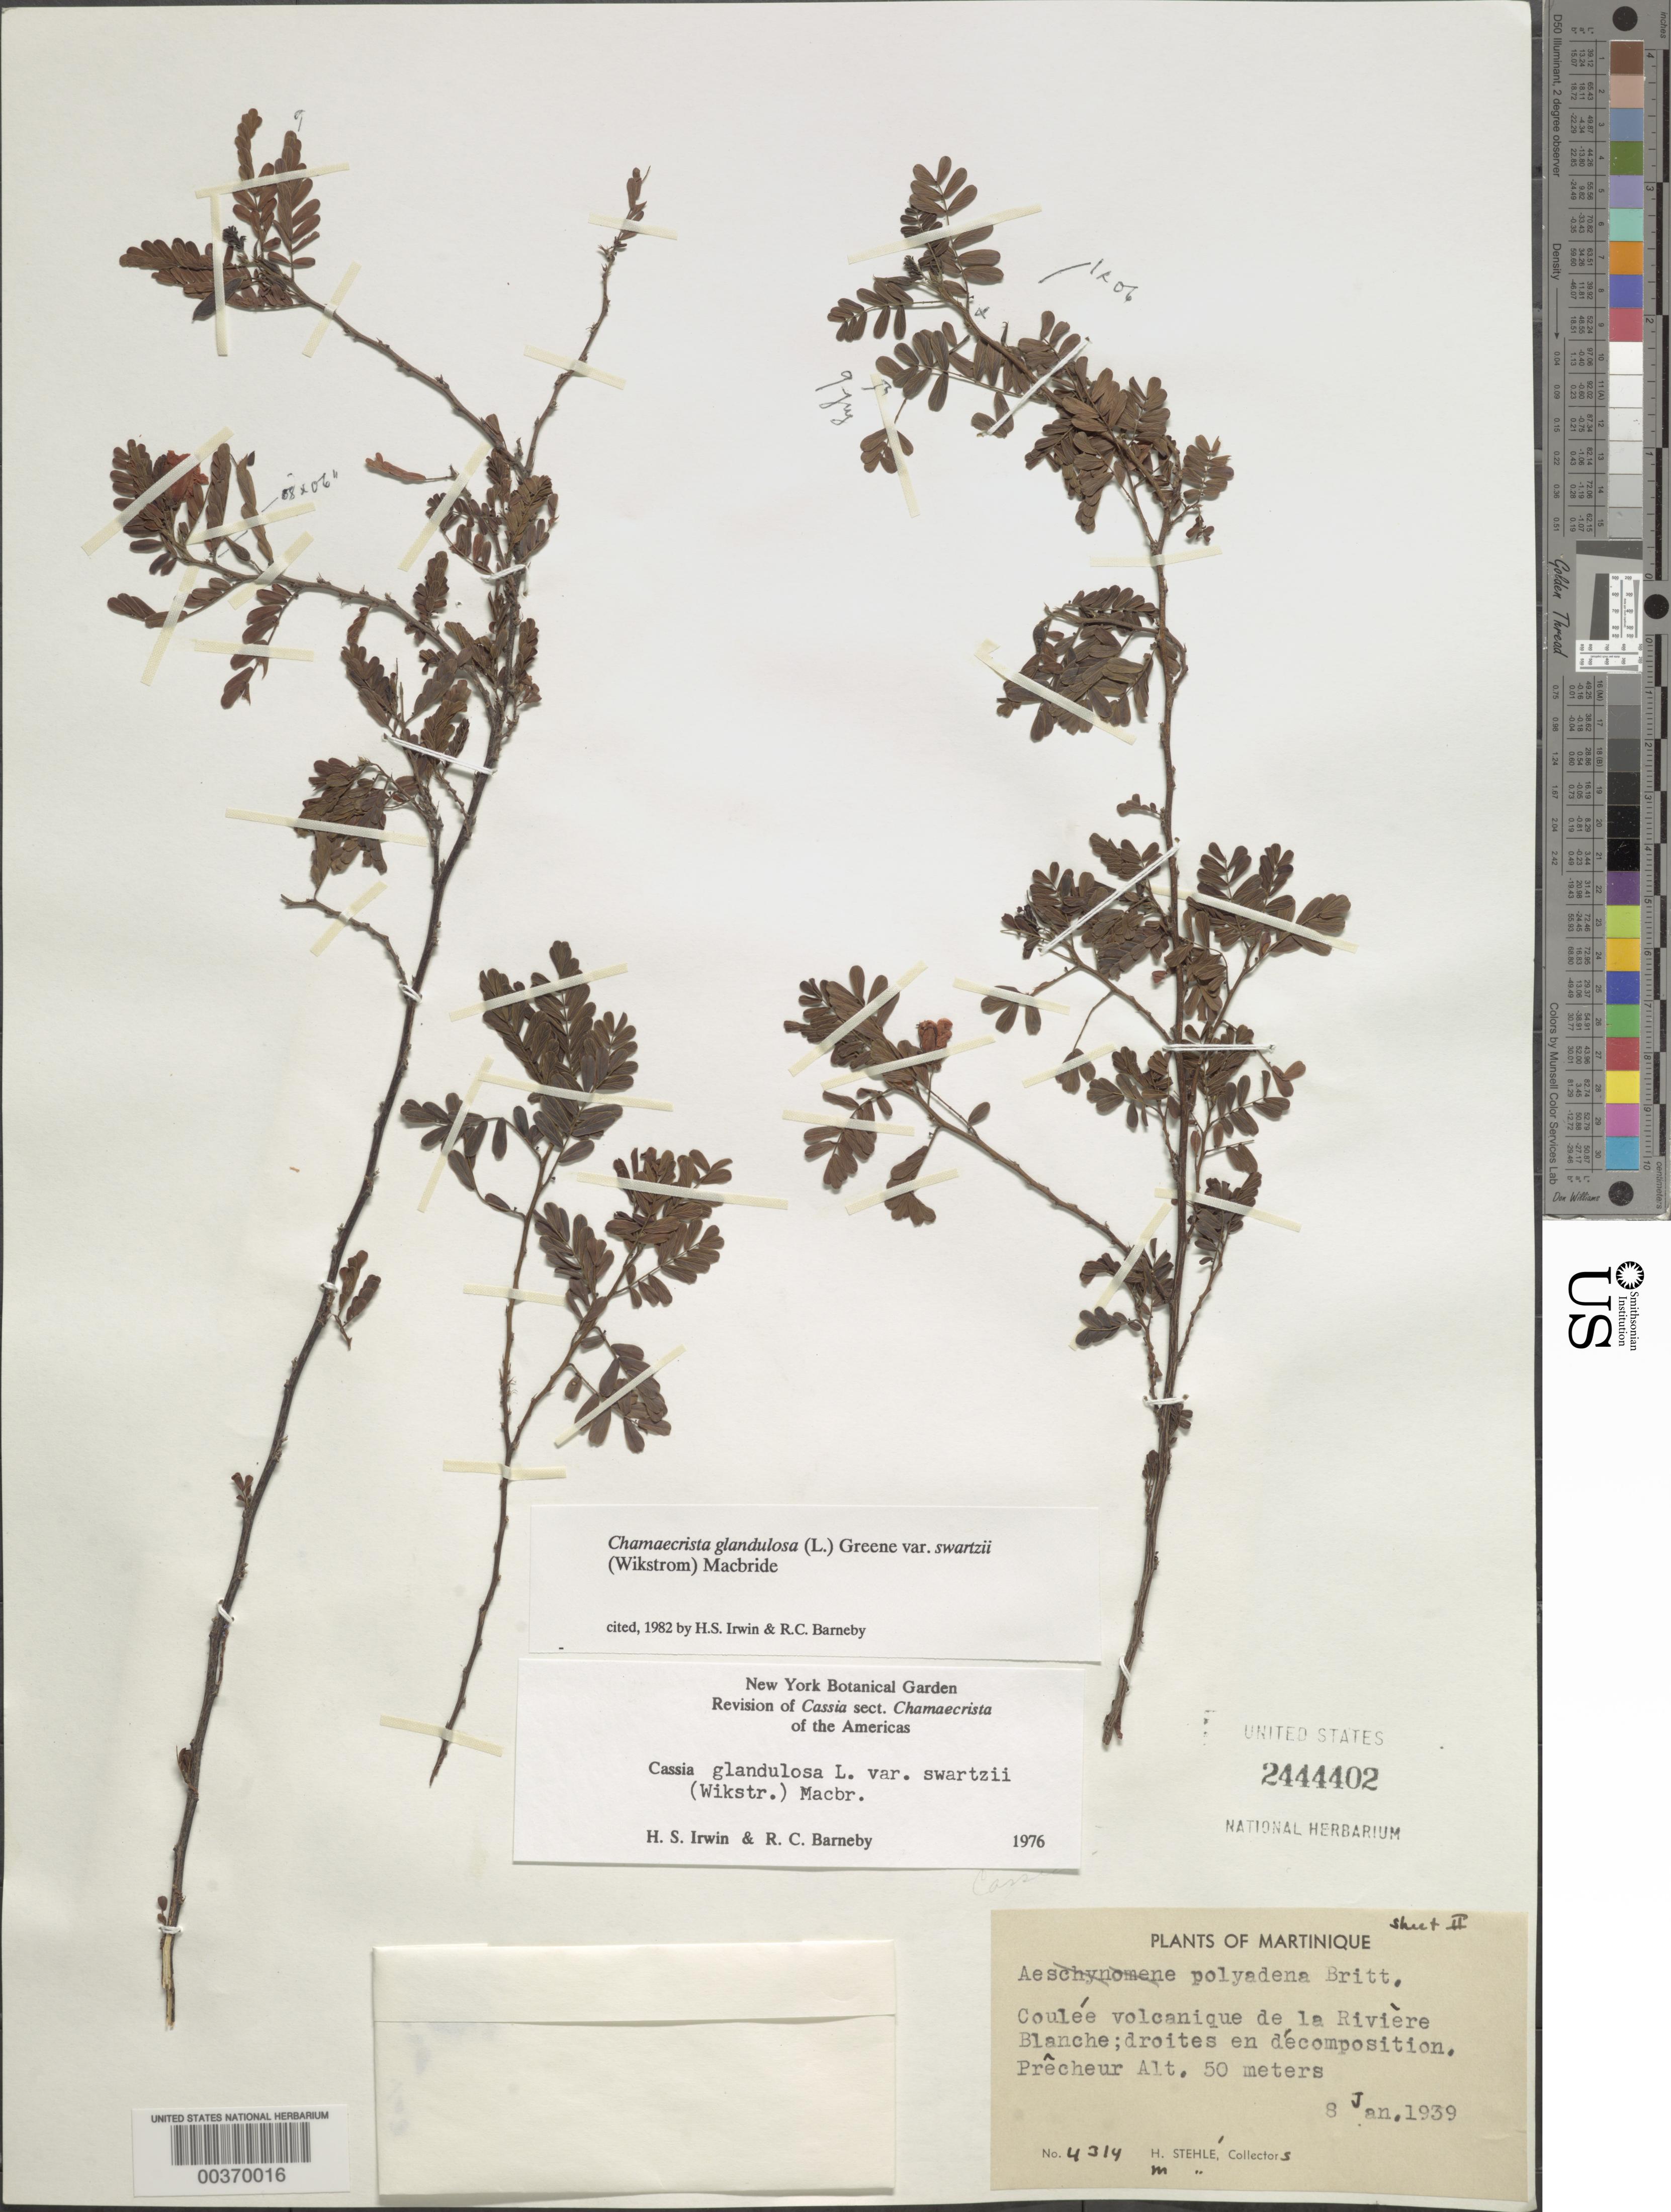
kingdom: Plantae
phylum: Tracheophyta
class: Magnoliopsida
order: Fabales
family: Fabaceae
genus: Chamaecrista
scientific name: Chamaecrista glandulosa var. swartzii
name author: (Wikstr.) H.S. Irwin & Barneby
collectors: H. Stehlé & M. Stehlé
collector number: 4314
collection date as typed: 08 Jan 1939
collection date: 1939-01-08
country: Martinique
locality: Volcanique de la riviere blanche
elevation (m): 50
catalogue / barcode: US 2444402